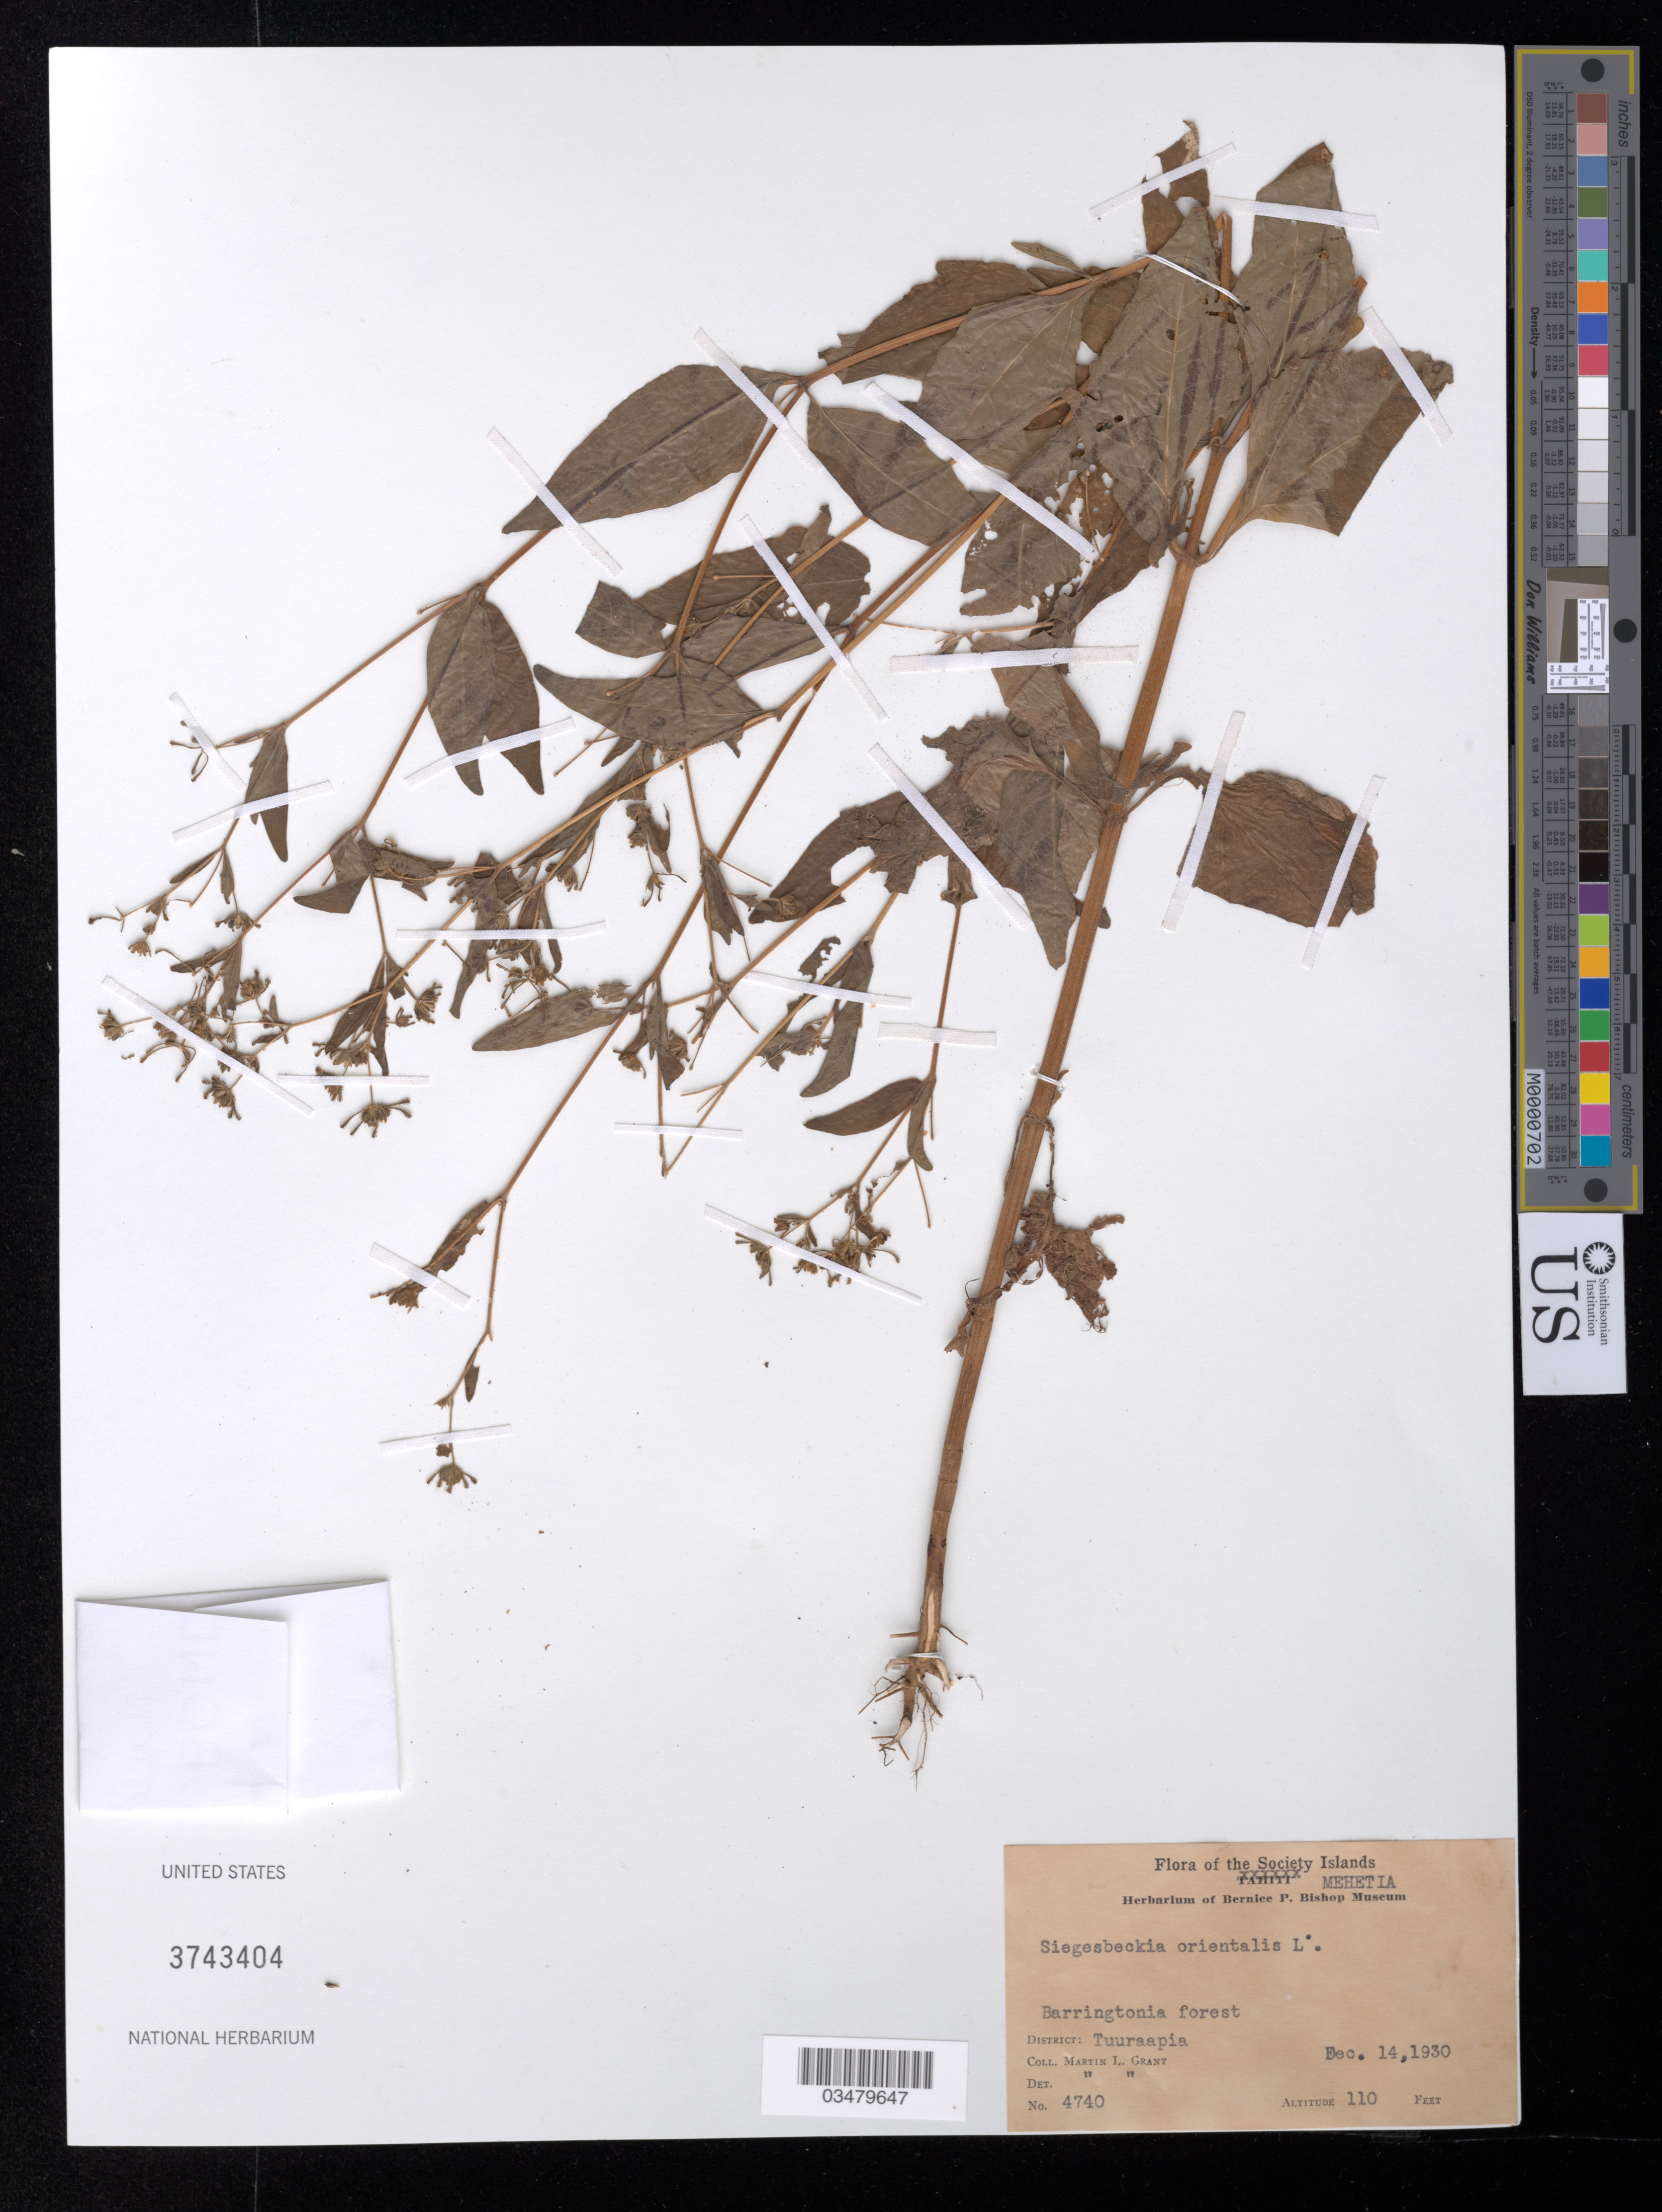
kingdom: Plantae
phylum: Tracheophyta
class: Magnoliopsida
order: Asterales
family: Asteraceae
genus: Sigesbeckia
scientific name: Sigesbeckia orientalis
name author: L.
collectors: M. L. Grant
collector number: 4740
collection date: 1930-12-14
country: French Polynesia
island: Mehetia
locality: Society Islands. Mehetia. Dist.: Tuuraapia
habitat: Forest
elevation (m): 34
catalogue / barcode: US 3743404